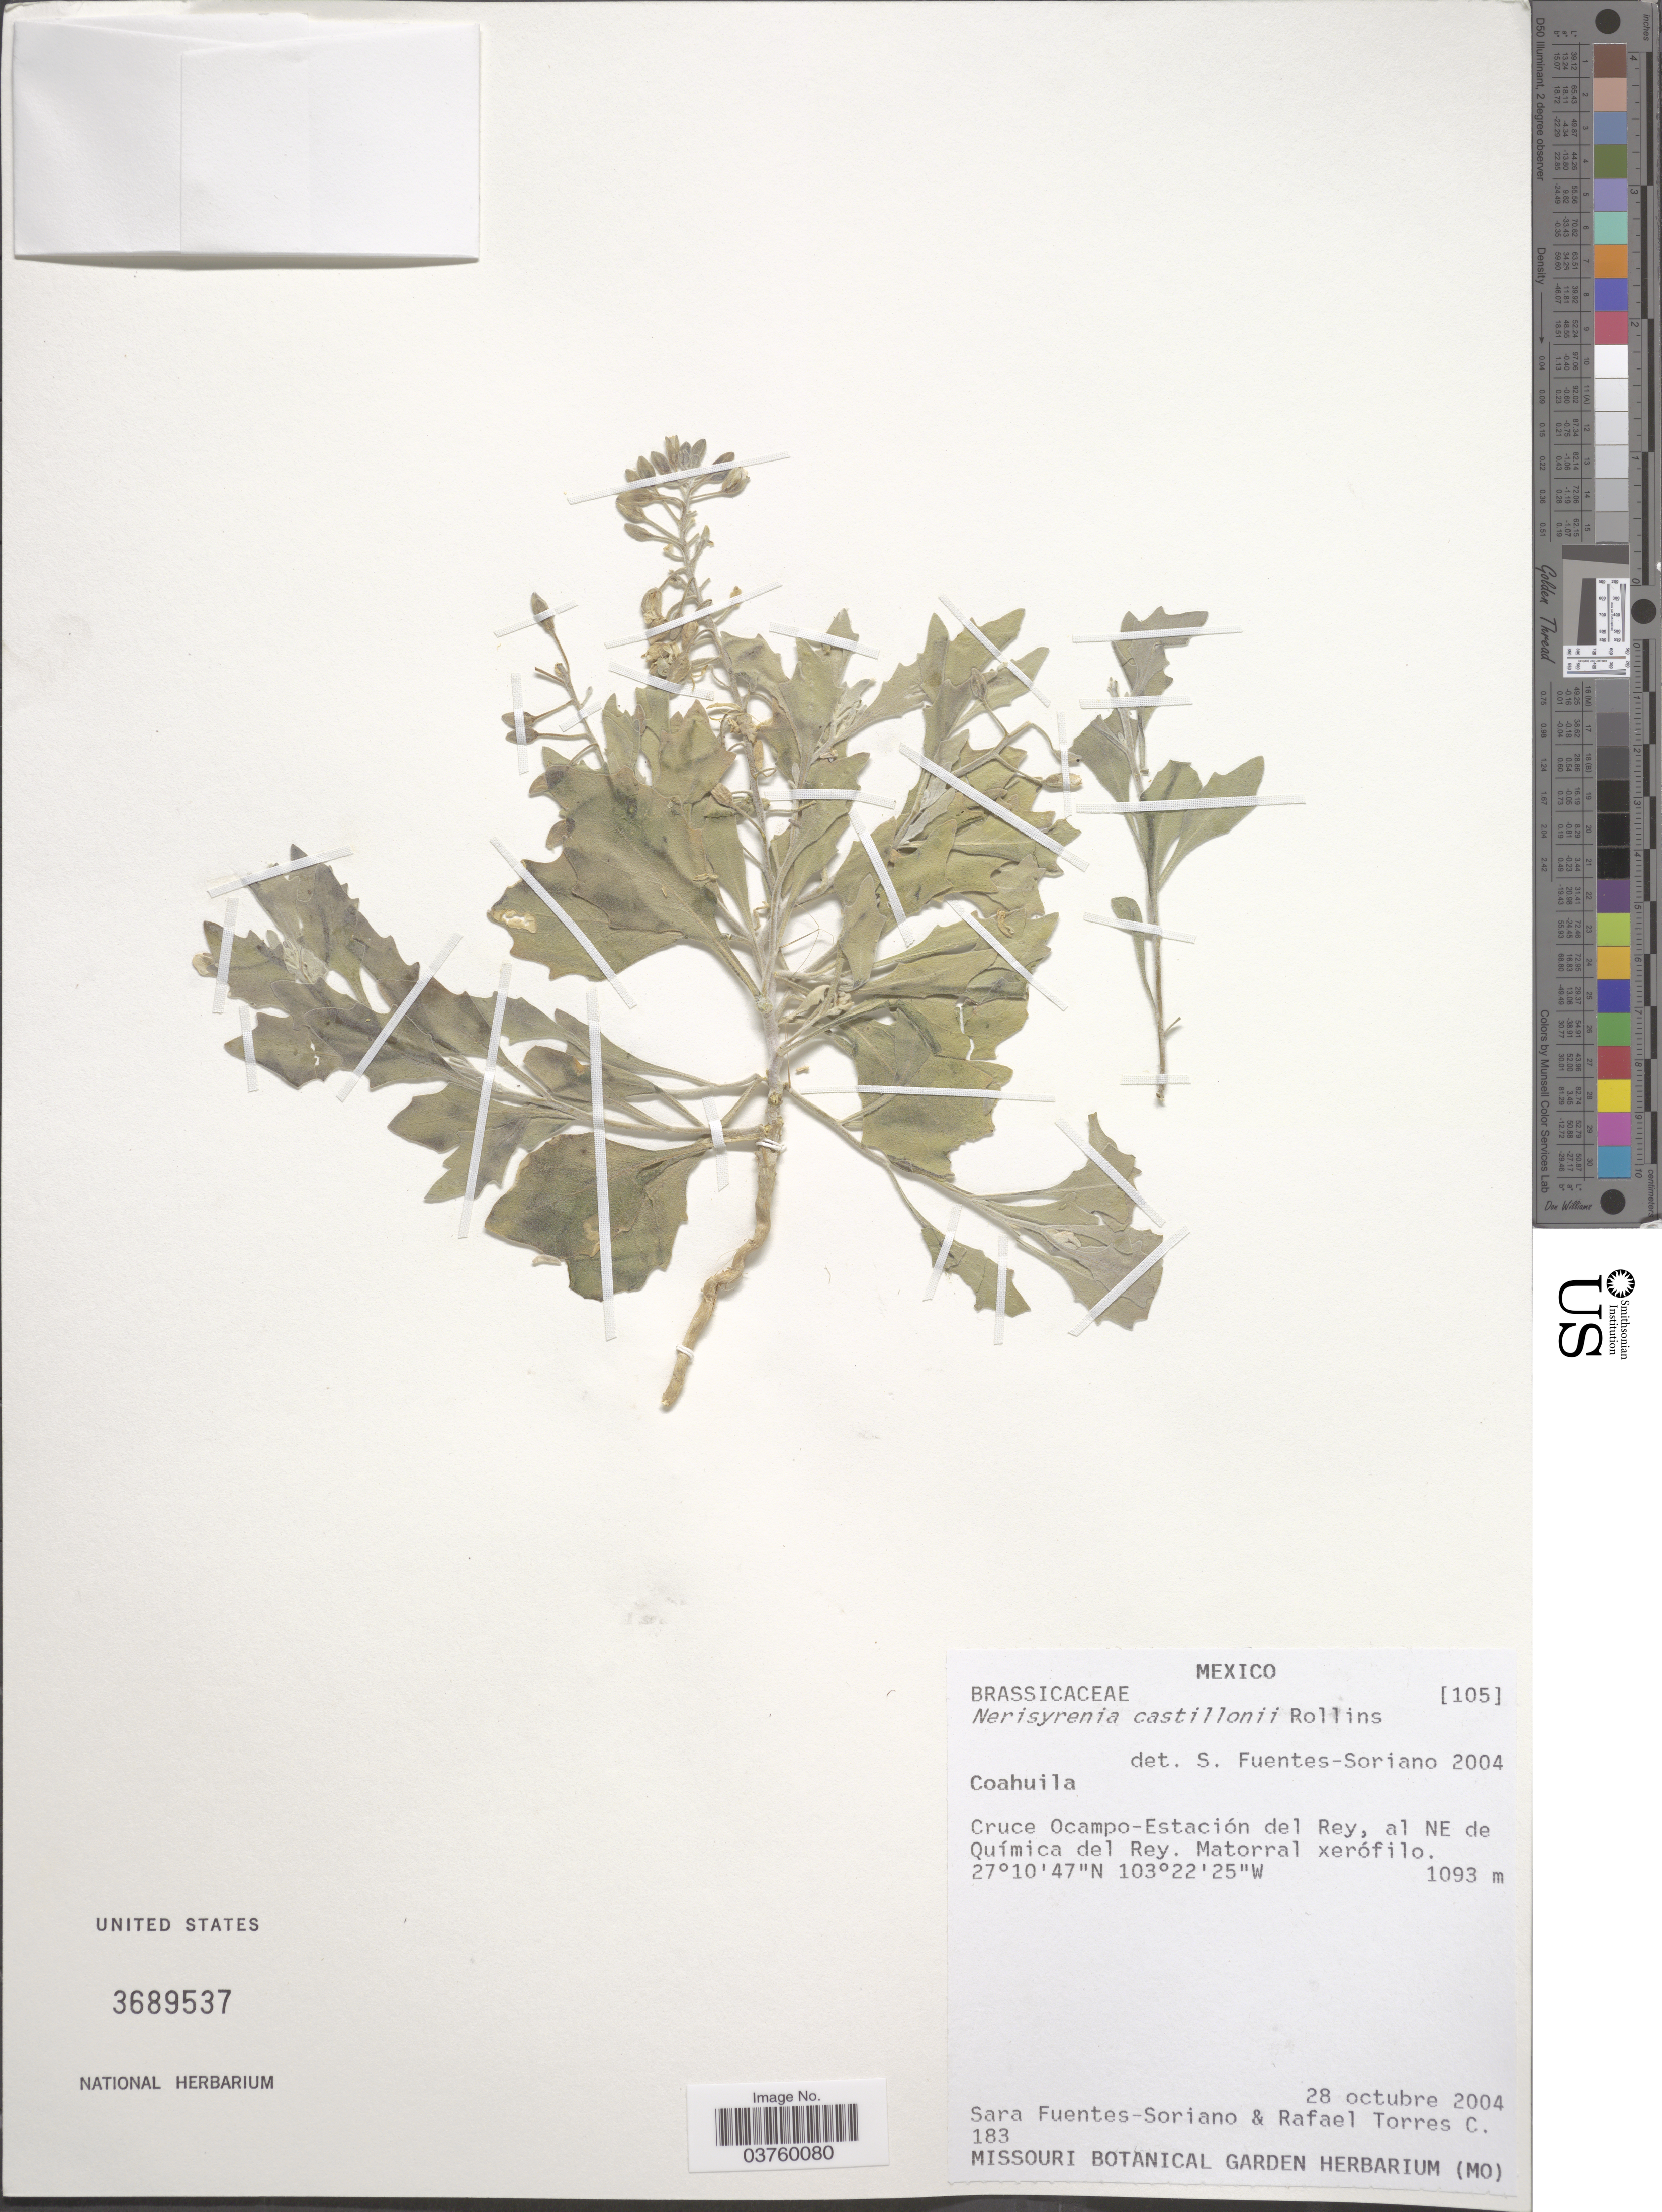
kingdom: Plantae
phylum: Tracheophyta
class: Magnoliopsida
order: Brassicales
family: Brassicaceae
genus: Nerisyrenia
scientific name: Nerisyrenia castillonii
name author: Rollins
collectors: S. Fuentes-Soriano & R. Torres C.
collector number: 183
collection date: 2004-10-28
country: Mexico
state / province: Coahuila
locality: Cruce Ocampo-Estación del Rey, al NE de Química del Rey.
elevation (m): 1093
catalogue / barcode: US 3689537